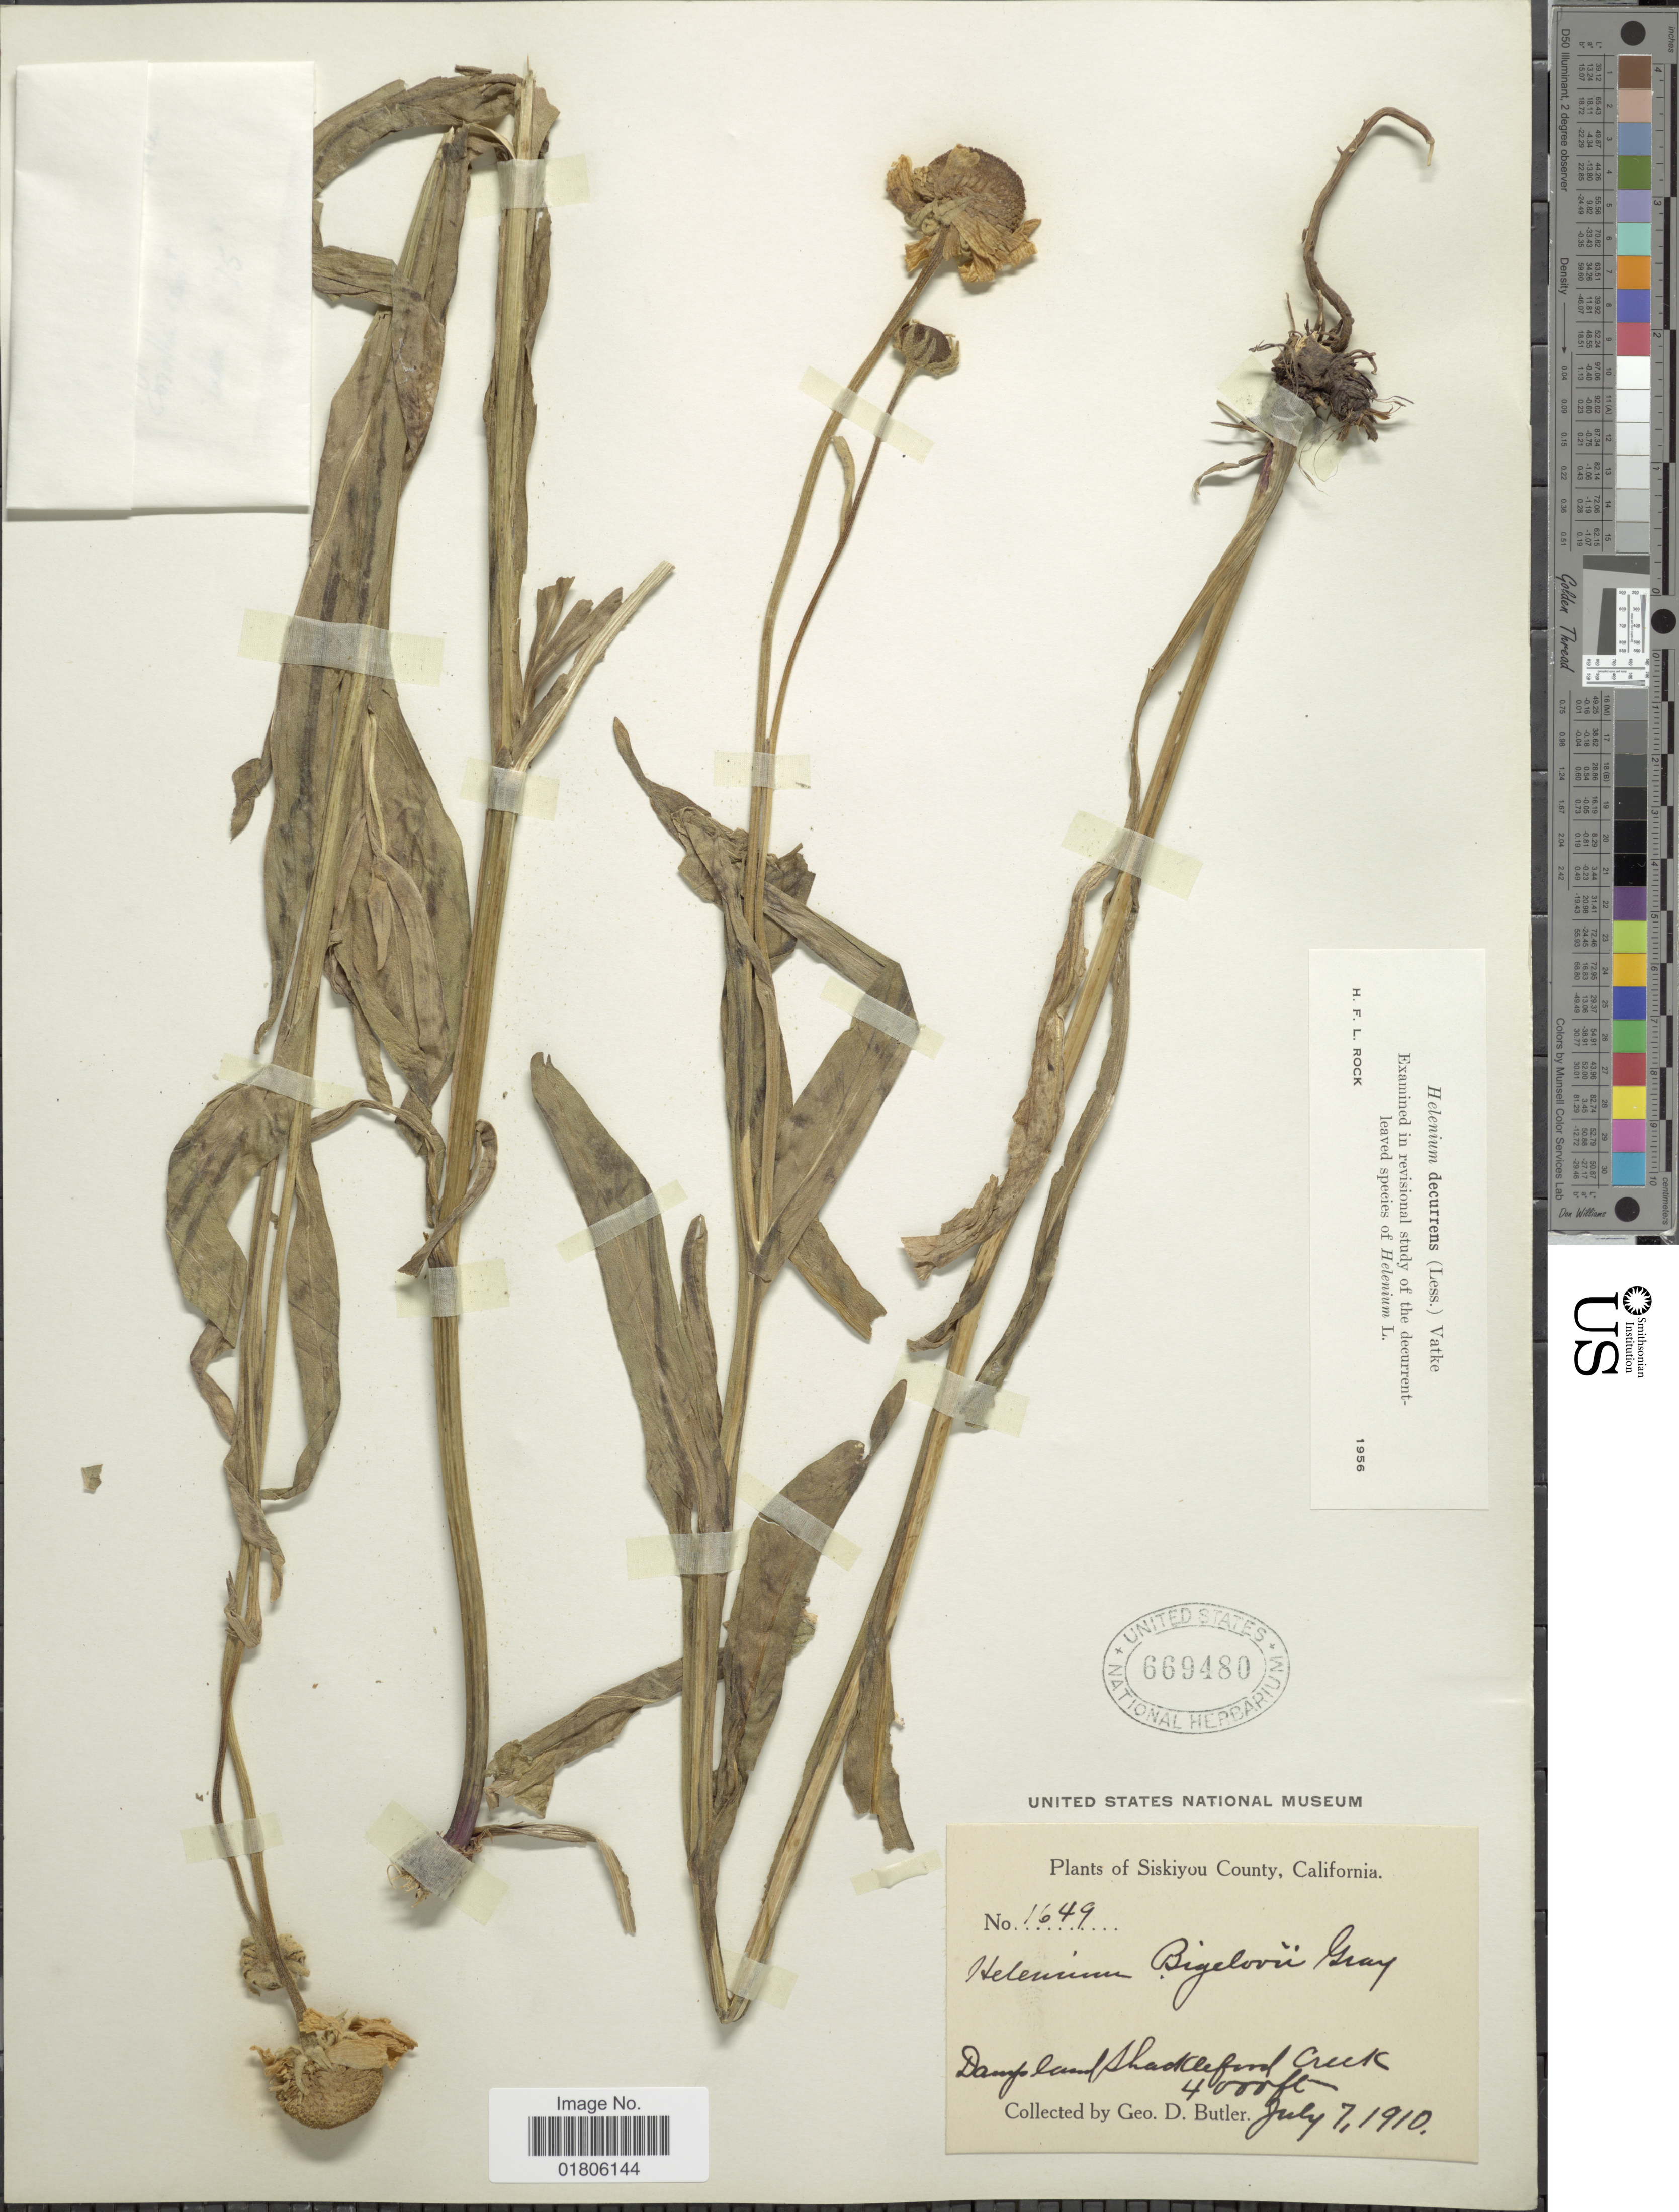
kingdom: Plantae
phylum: Tracheophyta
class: Magnoliopsida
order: Asterales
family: Asteraceae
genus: Helenium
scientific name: Helenium bigelovii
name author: A. Gray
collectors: G. D. Butler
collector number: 1649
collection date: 1910-07-07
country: United States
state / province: California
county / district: Siskiyou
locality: Siskiyou County. Shackleford Creek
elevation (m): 1219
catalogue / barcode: US 669480